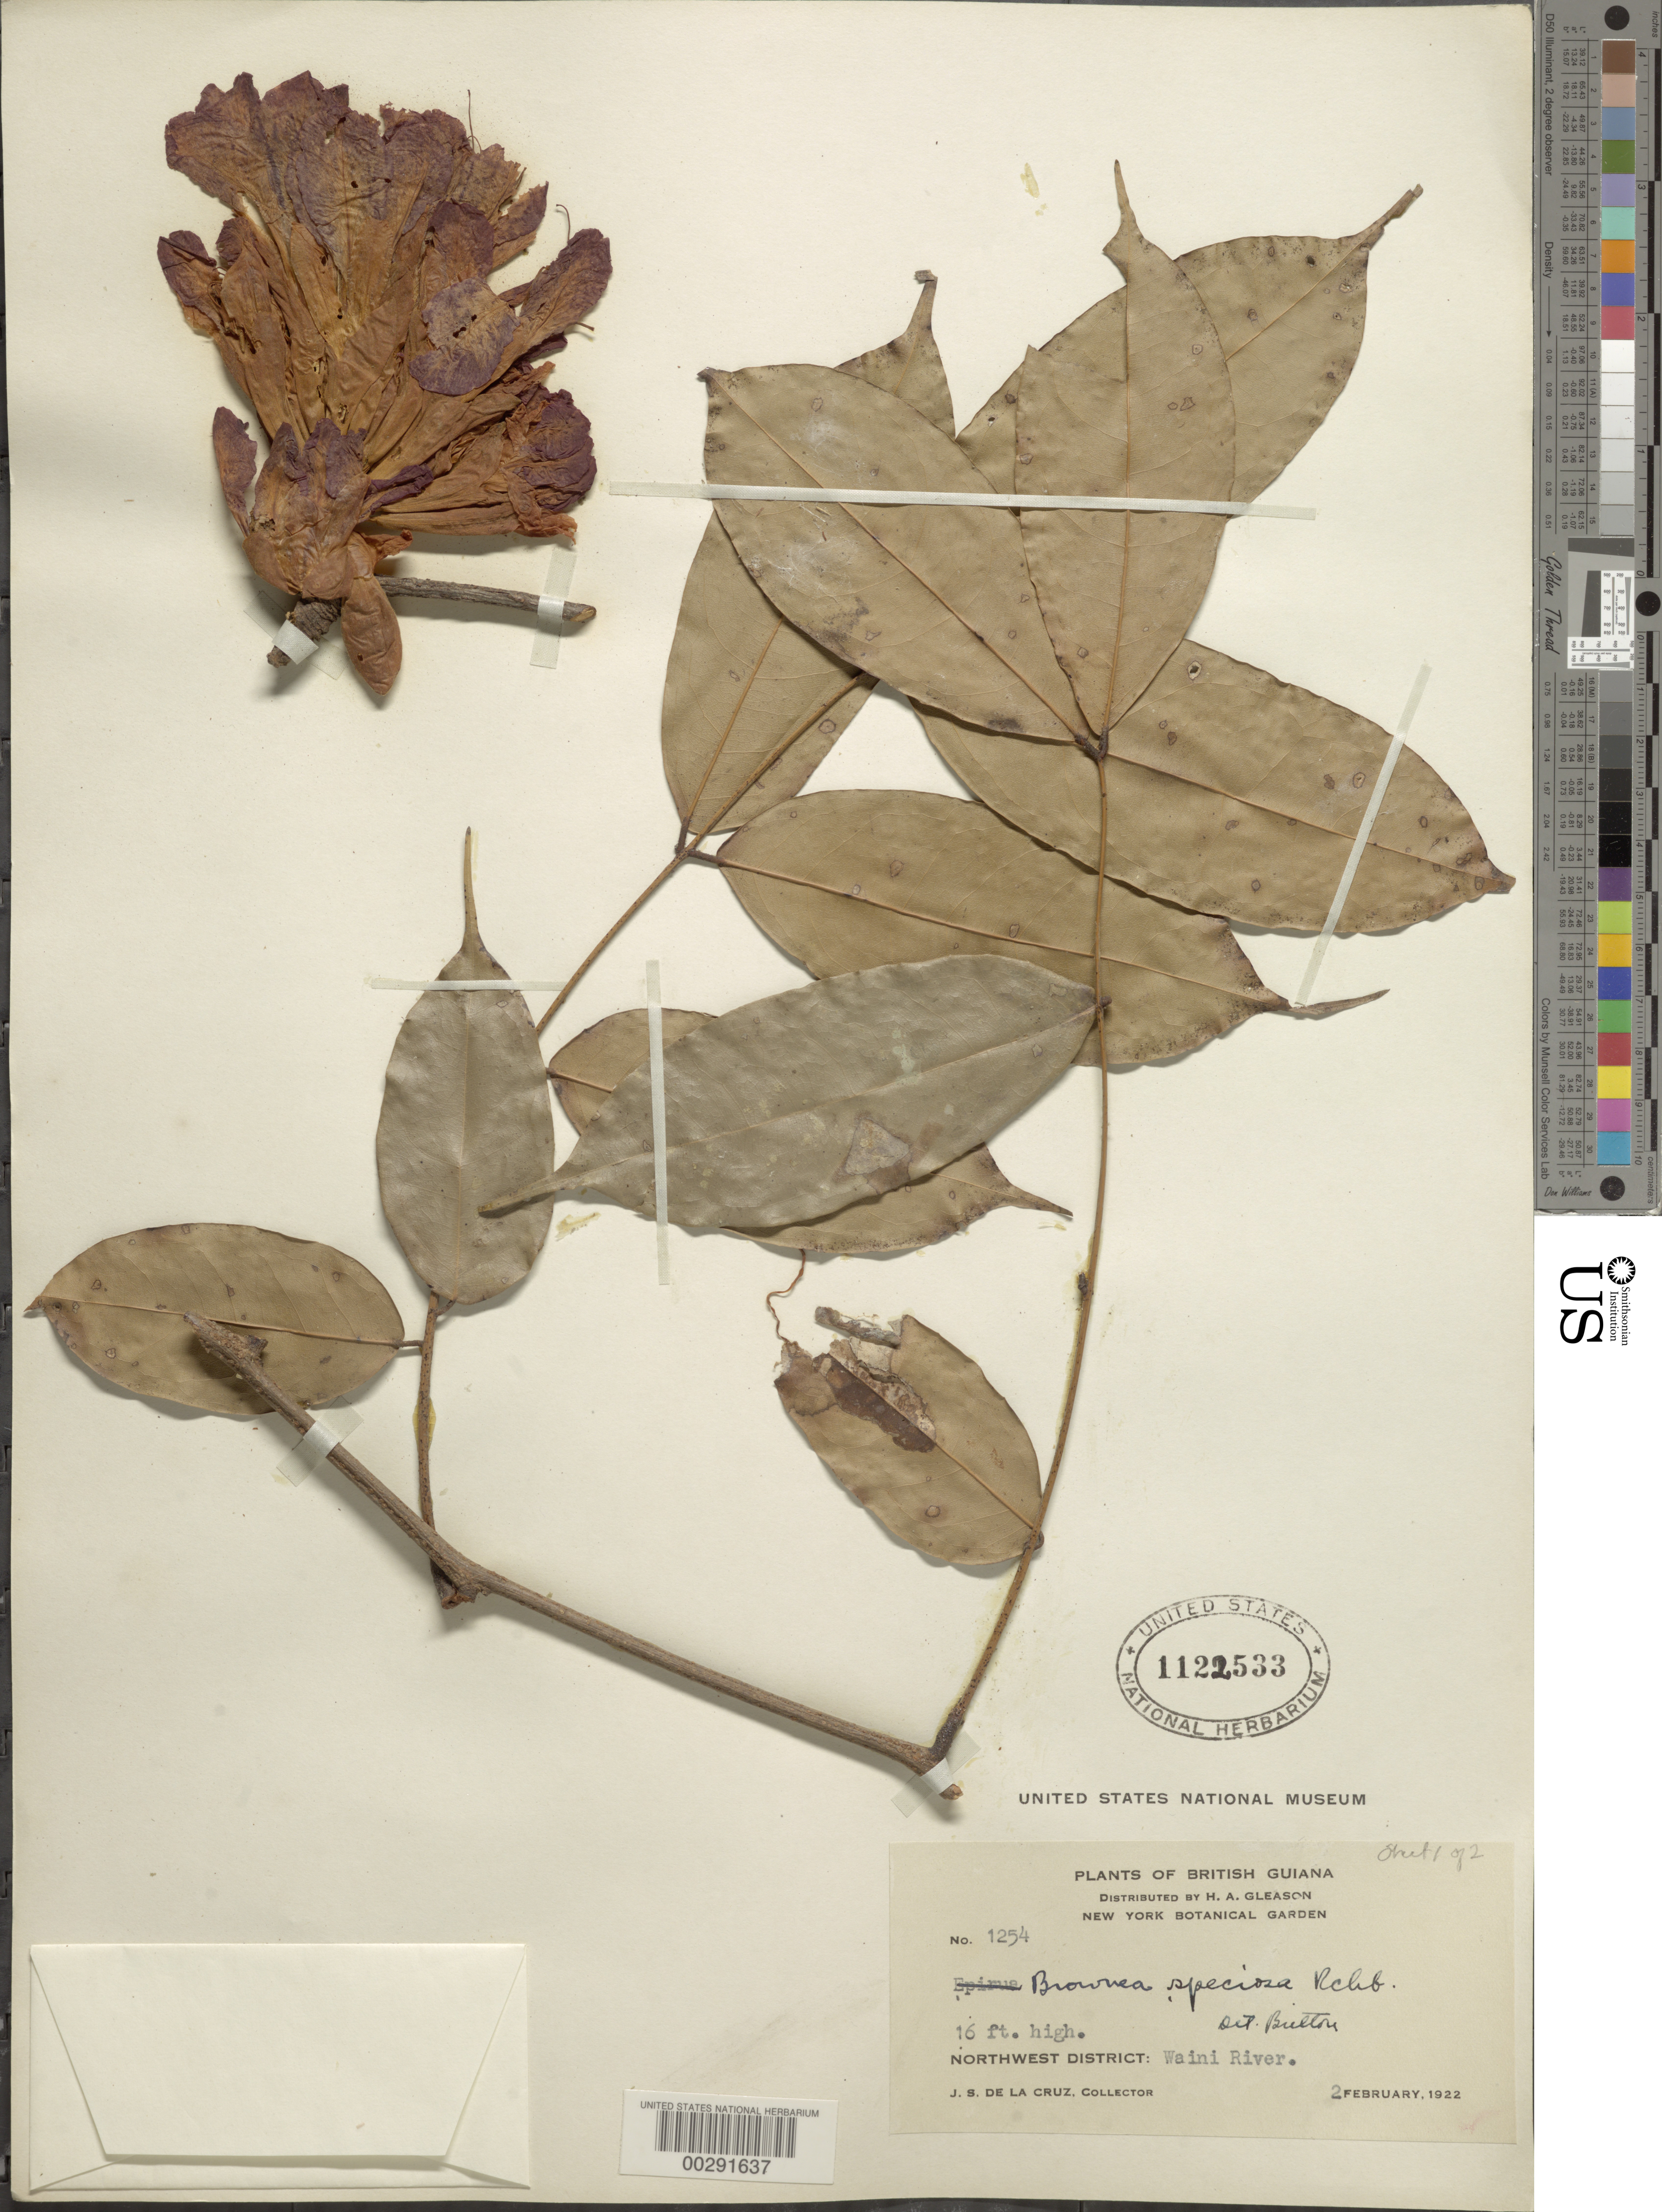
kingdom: Plantae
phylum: Tracheophyta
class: Magnoliopsida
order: Fabales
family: Fabaceae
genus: Brownea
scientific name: Brownea speciosa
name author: Rchb. ex DC.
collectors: J. S. de la Cruz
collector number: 1254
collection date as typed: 02 Feb 1922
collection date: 1922-02-02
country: Guyana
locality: Northwest district: waini river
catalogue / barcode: US 1122533